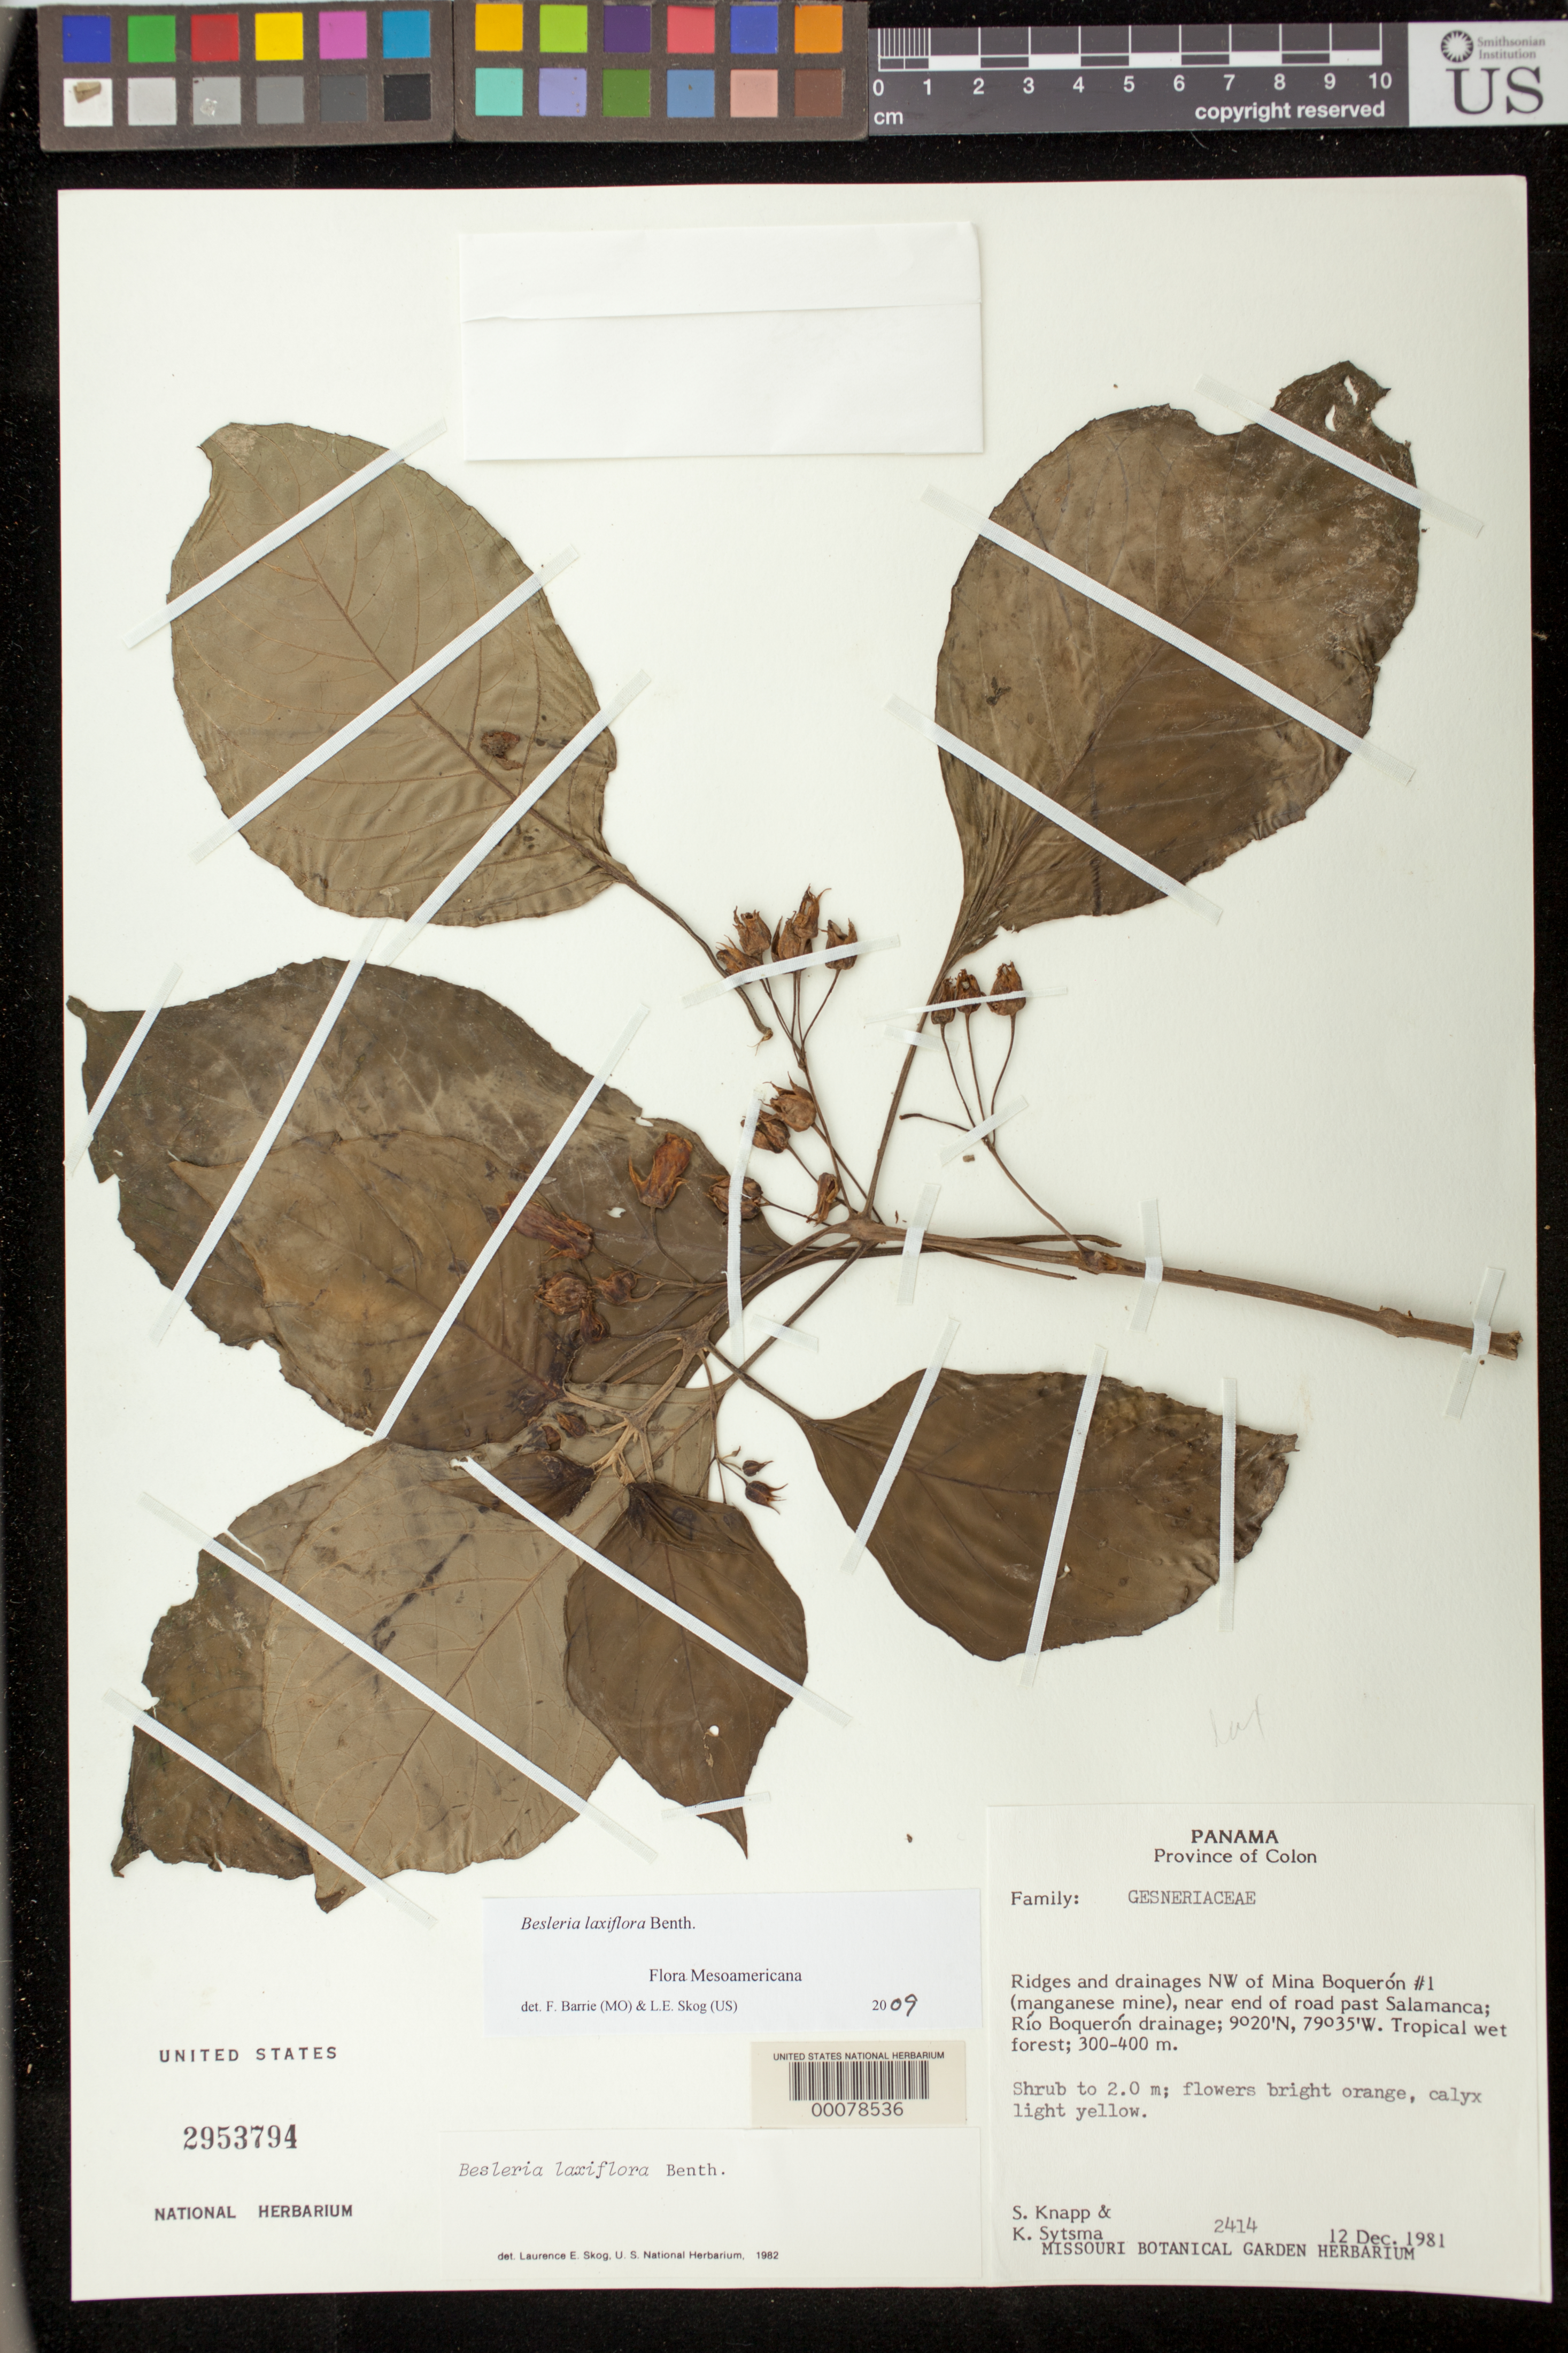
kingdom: Plantae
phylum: Tracheophyta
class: Magnoliopsida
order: Lamiales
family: Gesneriaceae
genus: Besleria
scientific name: Besleria laxiflora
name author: Benth.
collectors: S. Knapp & K. J. Sytsma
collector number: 2414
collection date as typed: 12 Dec 1981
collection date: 1981-12-12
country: Panama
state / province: Colón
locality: Ridges and drainages NW of Mina Boqueron #1 (manganese mine), near end of road past Salamanca, Rio Boqueron drainage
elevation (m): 300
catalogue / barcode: US 2953794